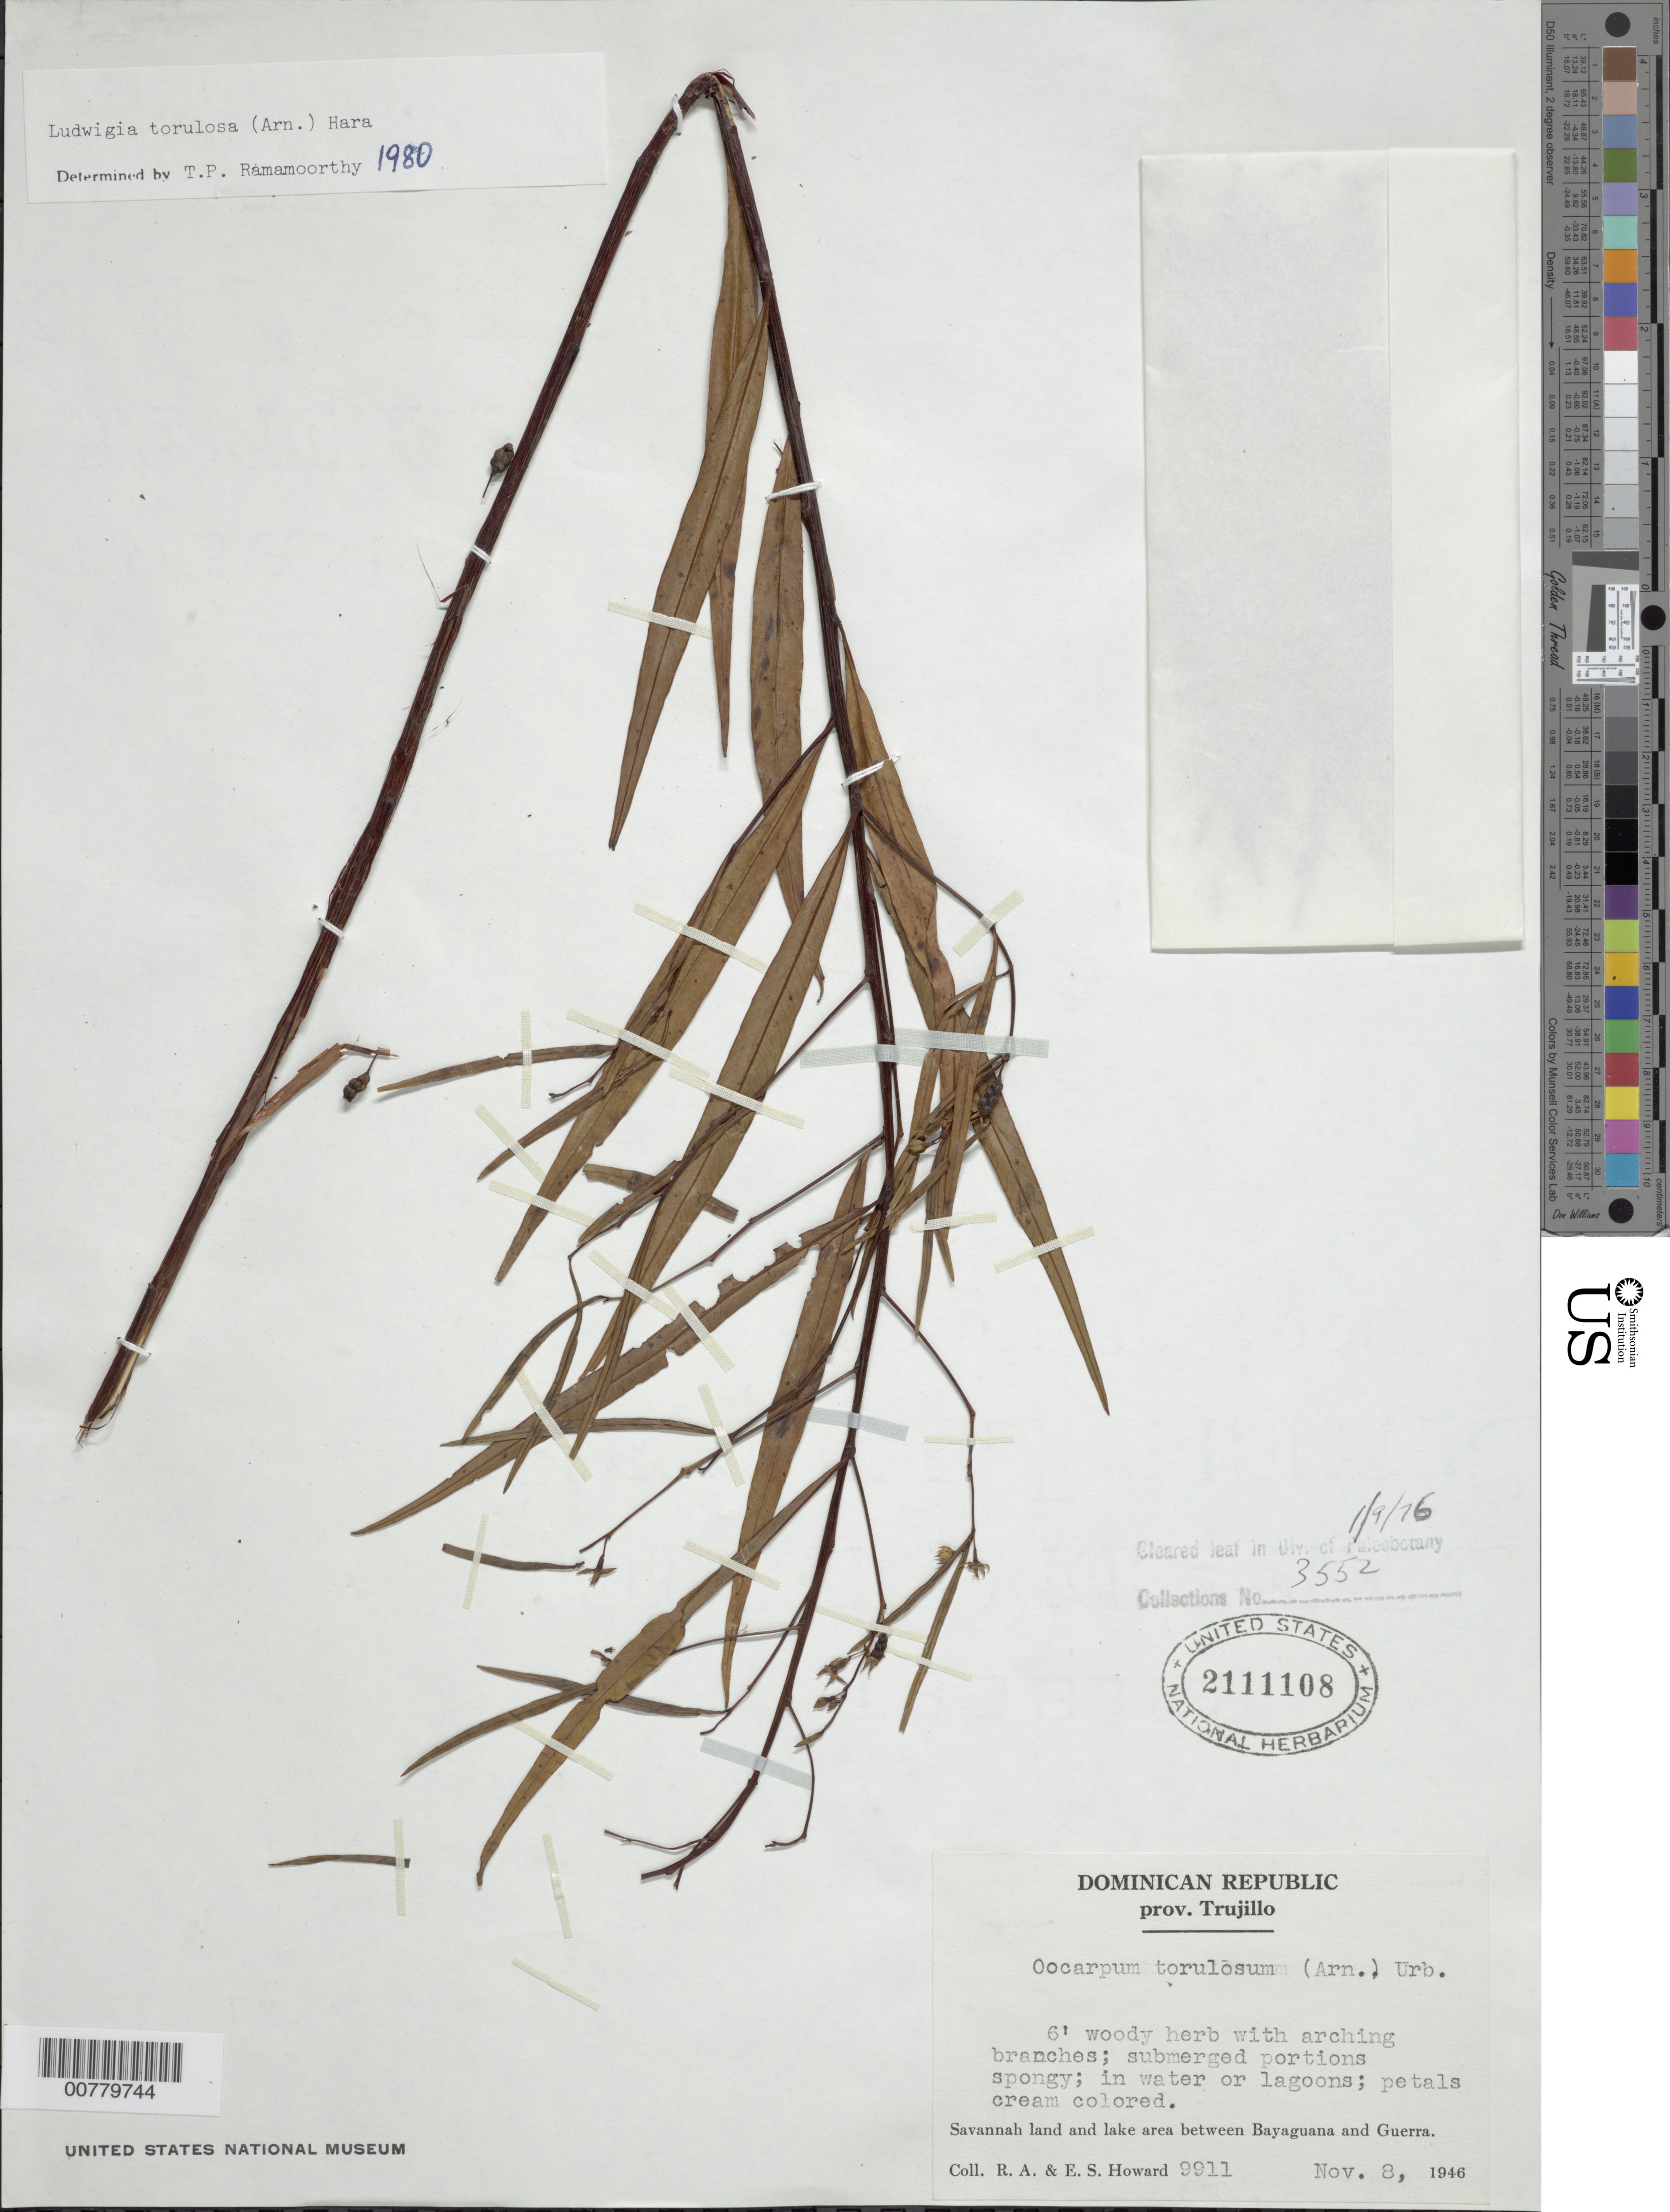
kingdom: Plantae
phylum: Tracheophyta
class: Magnoliopsida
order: Myrtales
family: Onagraceae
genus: Ludwigia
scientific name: Ludwigia torulosa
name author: (Arn.) H. Hara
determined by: Ramamoorthy, T. P.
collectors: R. A. Howard & E. S. Howard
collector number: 9911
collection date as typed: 08 Nov 1946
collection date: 1946-11-08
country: Dominican Republic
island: Hispaniola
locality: Province of Trujillo, between Bayaguana and Guerra.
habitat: Savannah land and lake area.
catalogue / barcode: US 2111108